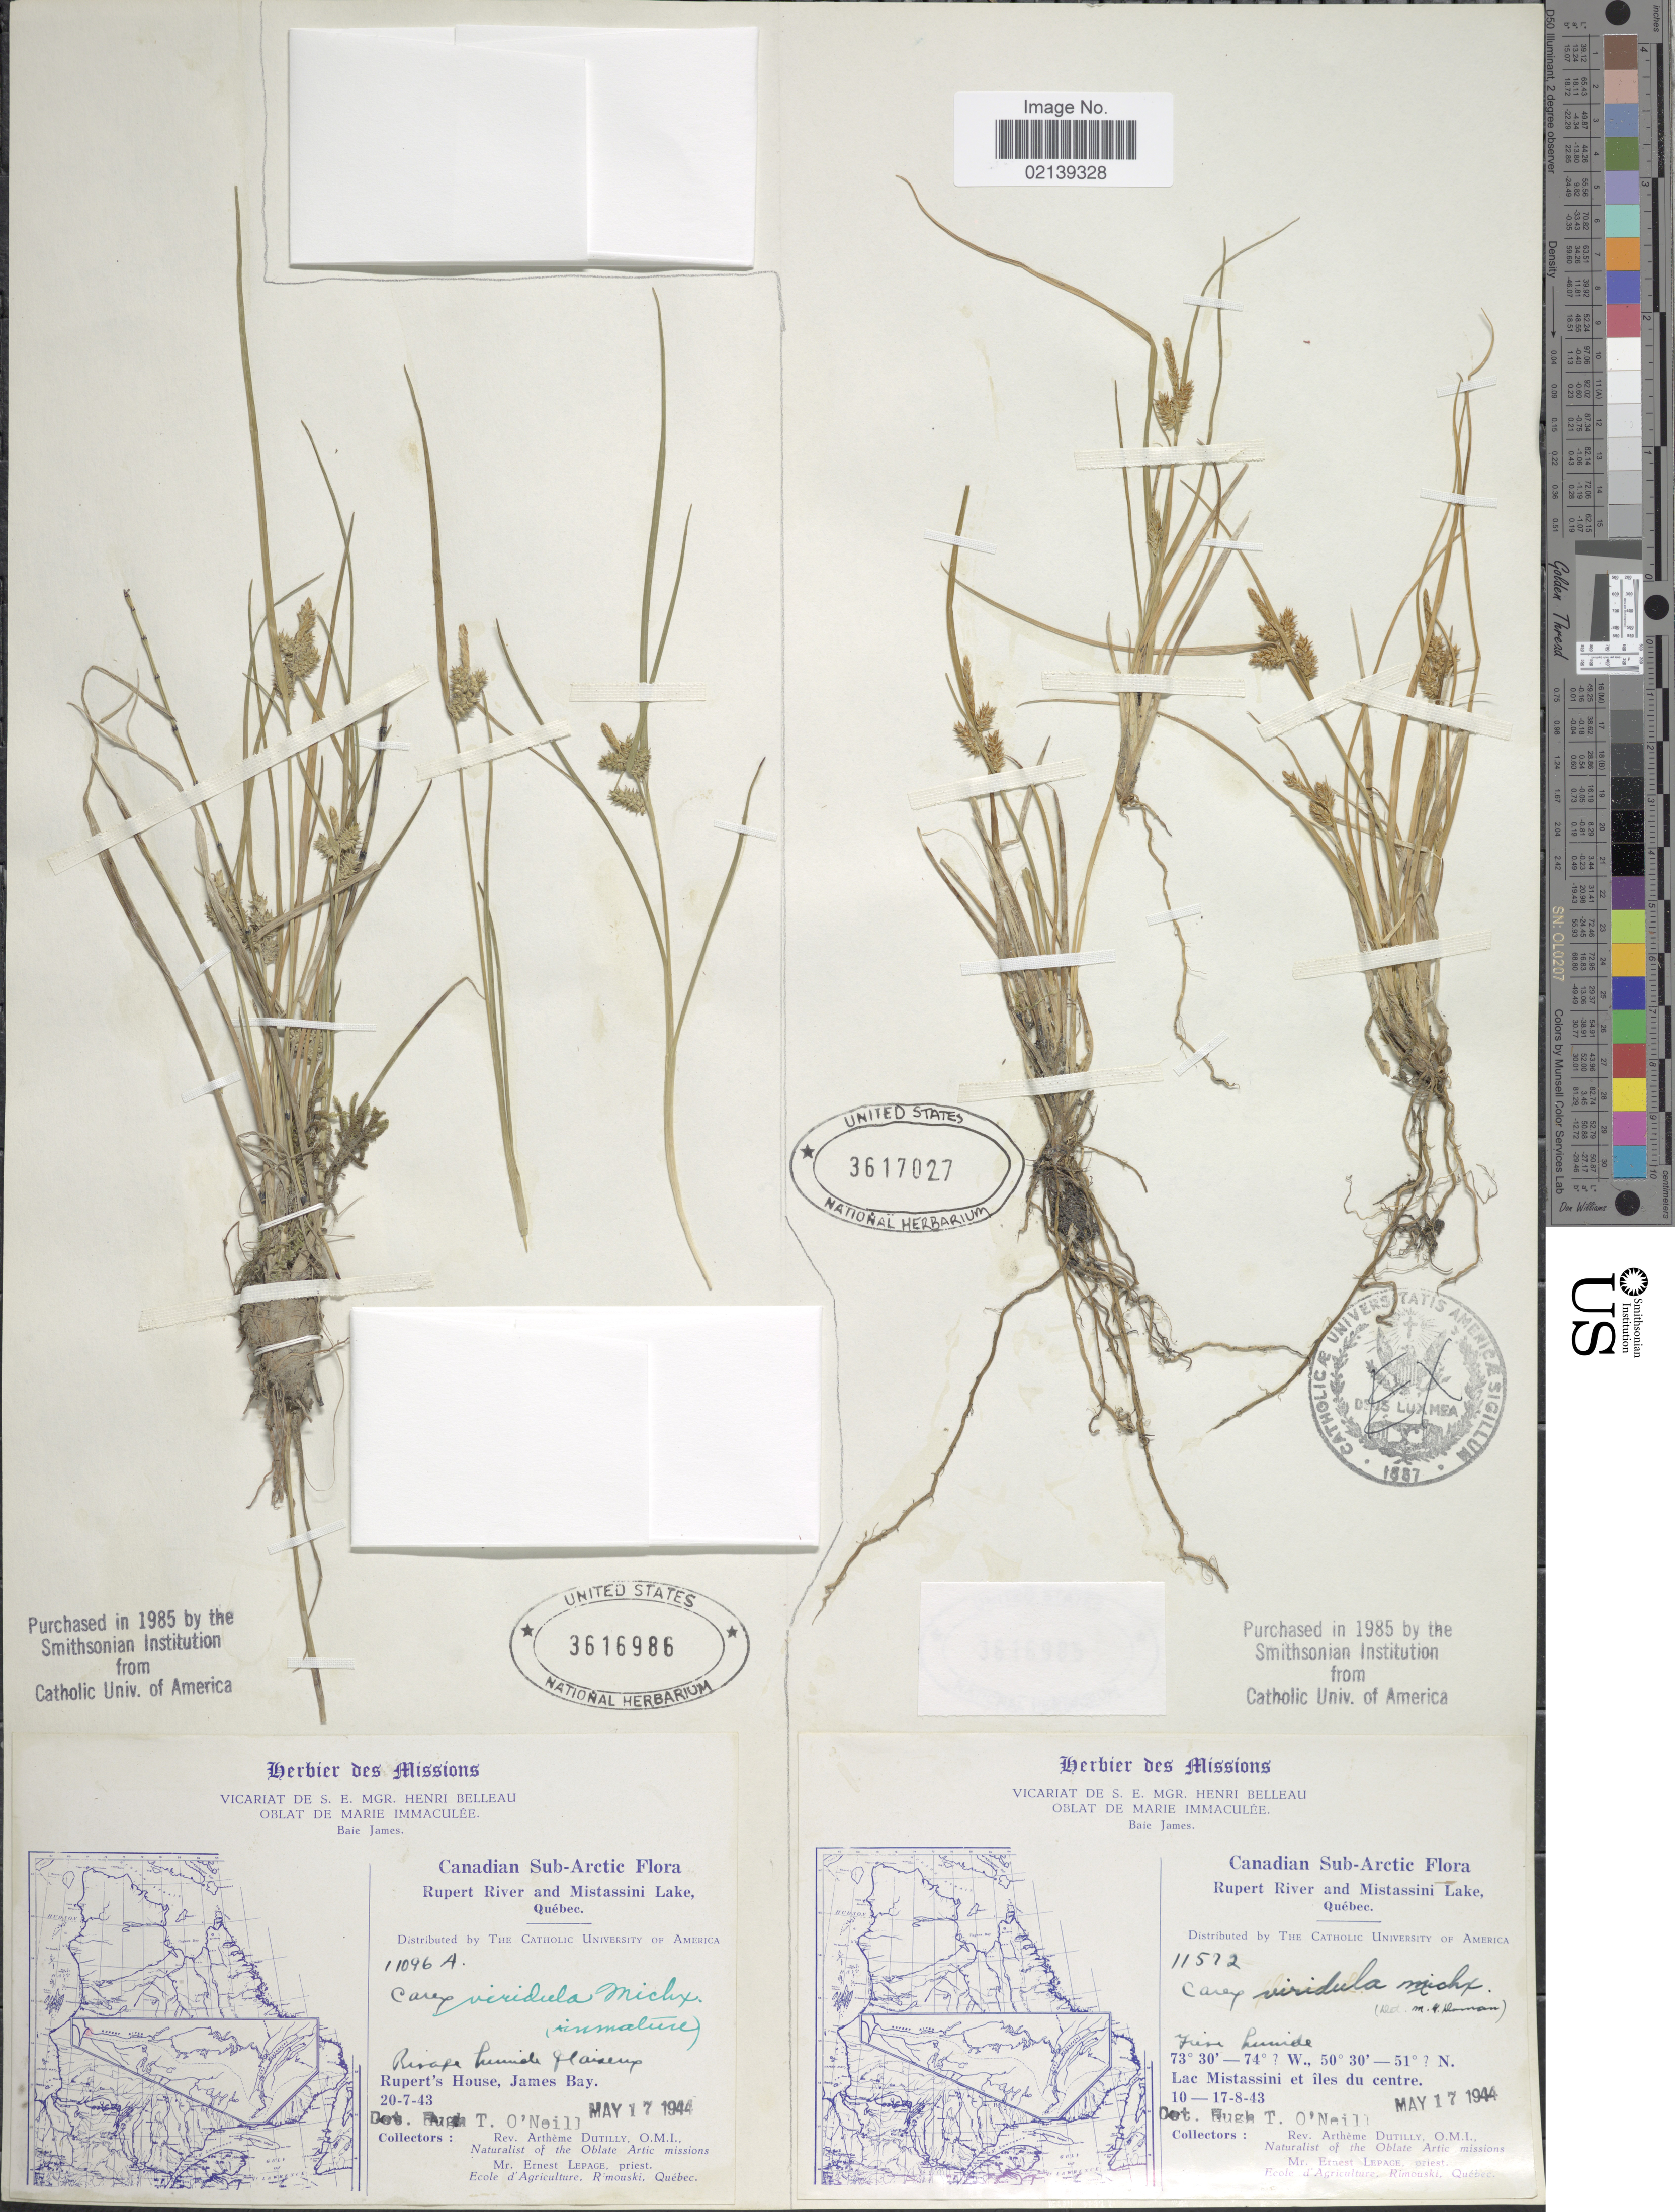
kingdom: Plantae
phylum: Tracheophyta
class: Liliopsida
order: Poales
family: Cyperaceae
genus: Carex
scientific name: Carex oederi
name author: Retz.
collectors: A. Dutilly & E. Lepage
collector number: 11572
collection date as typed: Transcribed d/m/y: 10/8/43 to 17/8/43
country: Canada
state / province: Quebec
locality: Canadian Sub-Arctic, Rupert River and Mistassini Lake, Lac Mistassini et iles du centre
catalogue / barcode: US 3617027